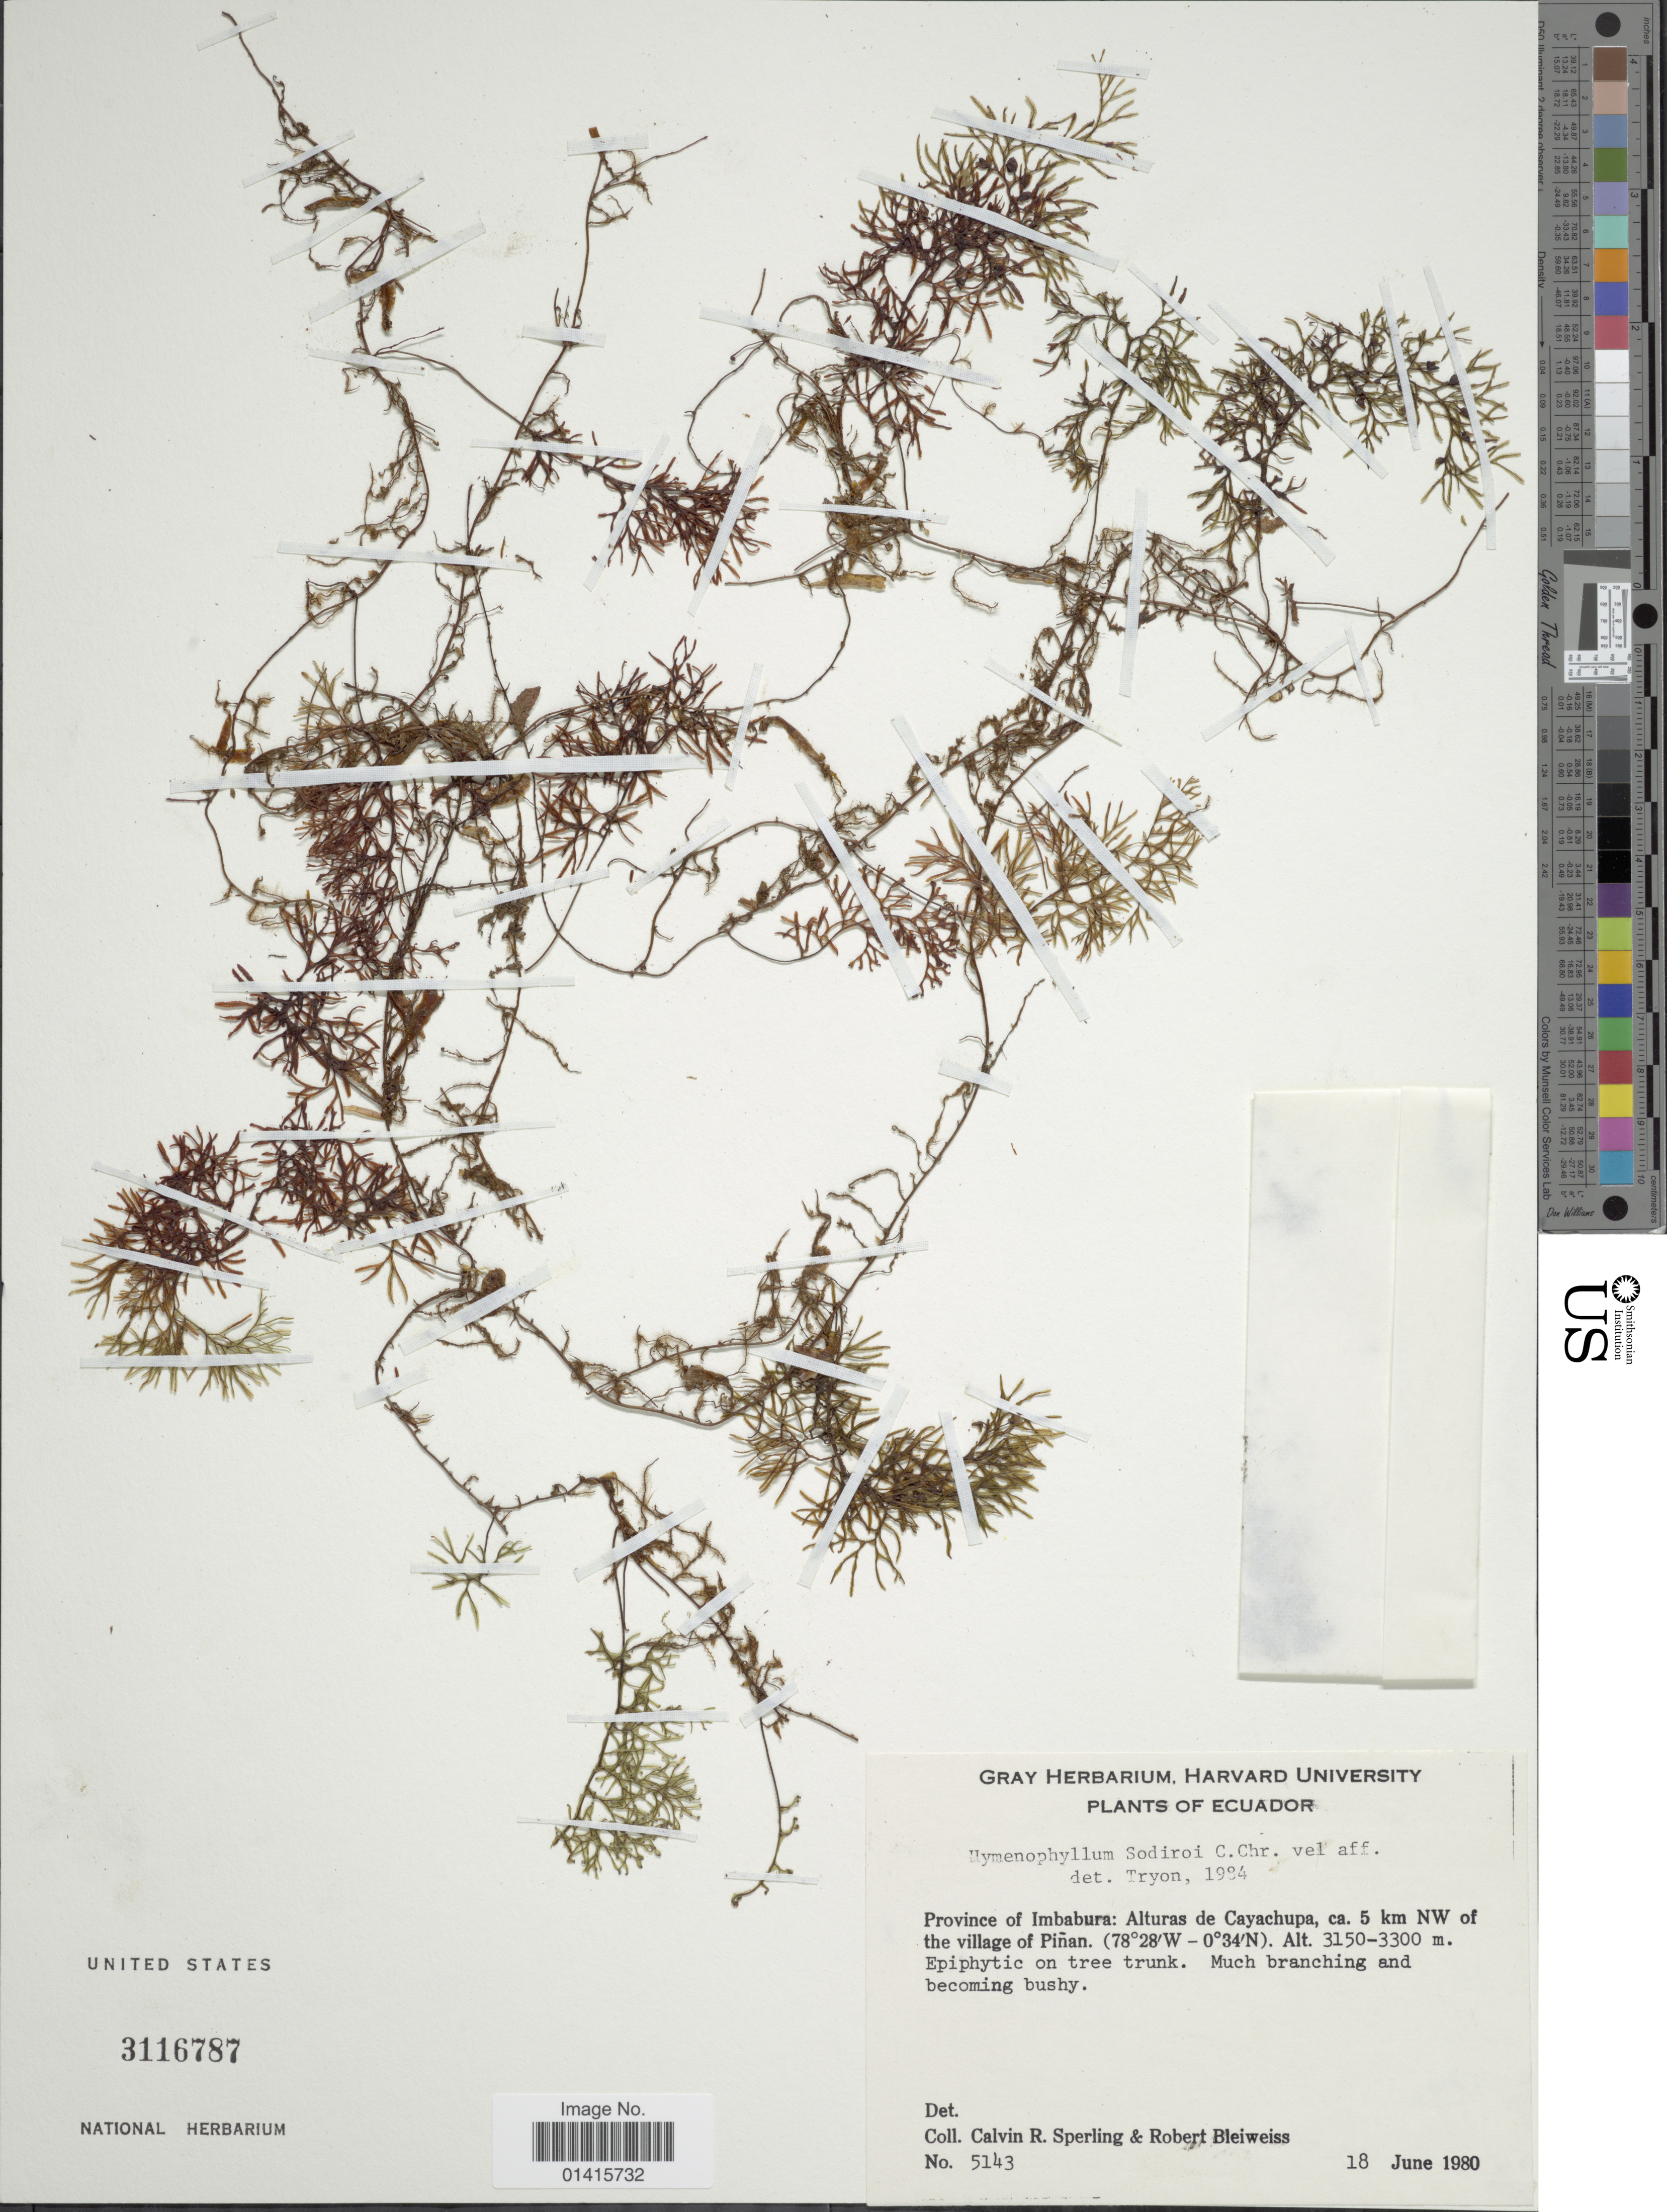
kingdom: Plantae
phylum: Tracheophyta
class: Polypodiopsida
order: Hymenophyllales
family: Hymenophyllaceae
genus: Hymenophyllum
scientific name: Hymenophyllum cristatum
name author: Hook. & Grev.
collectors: C. R. Sperling & R. Bleiweiss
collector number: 5143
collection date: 1980-06-18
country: Ecuador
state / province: Imbabura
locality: Province of Imbabura: Alturas de Cayachupa, ca. 5km NW of the village of Pinan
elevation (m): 3150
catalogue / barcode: US 3116787